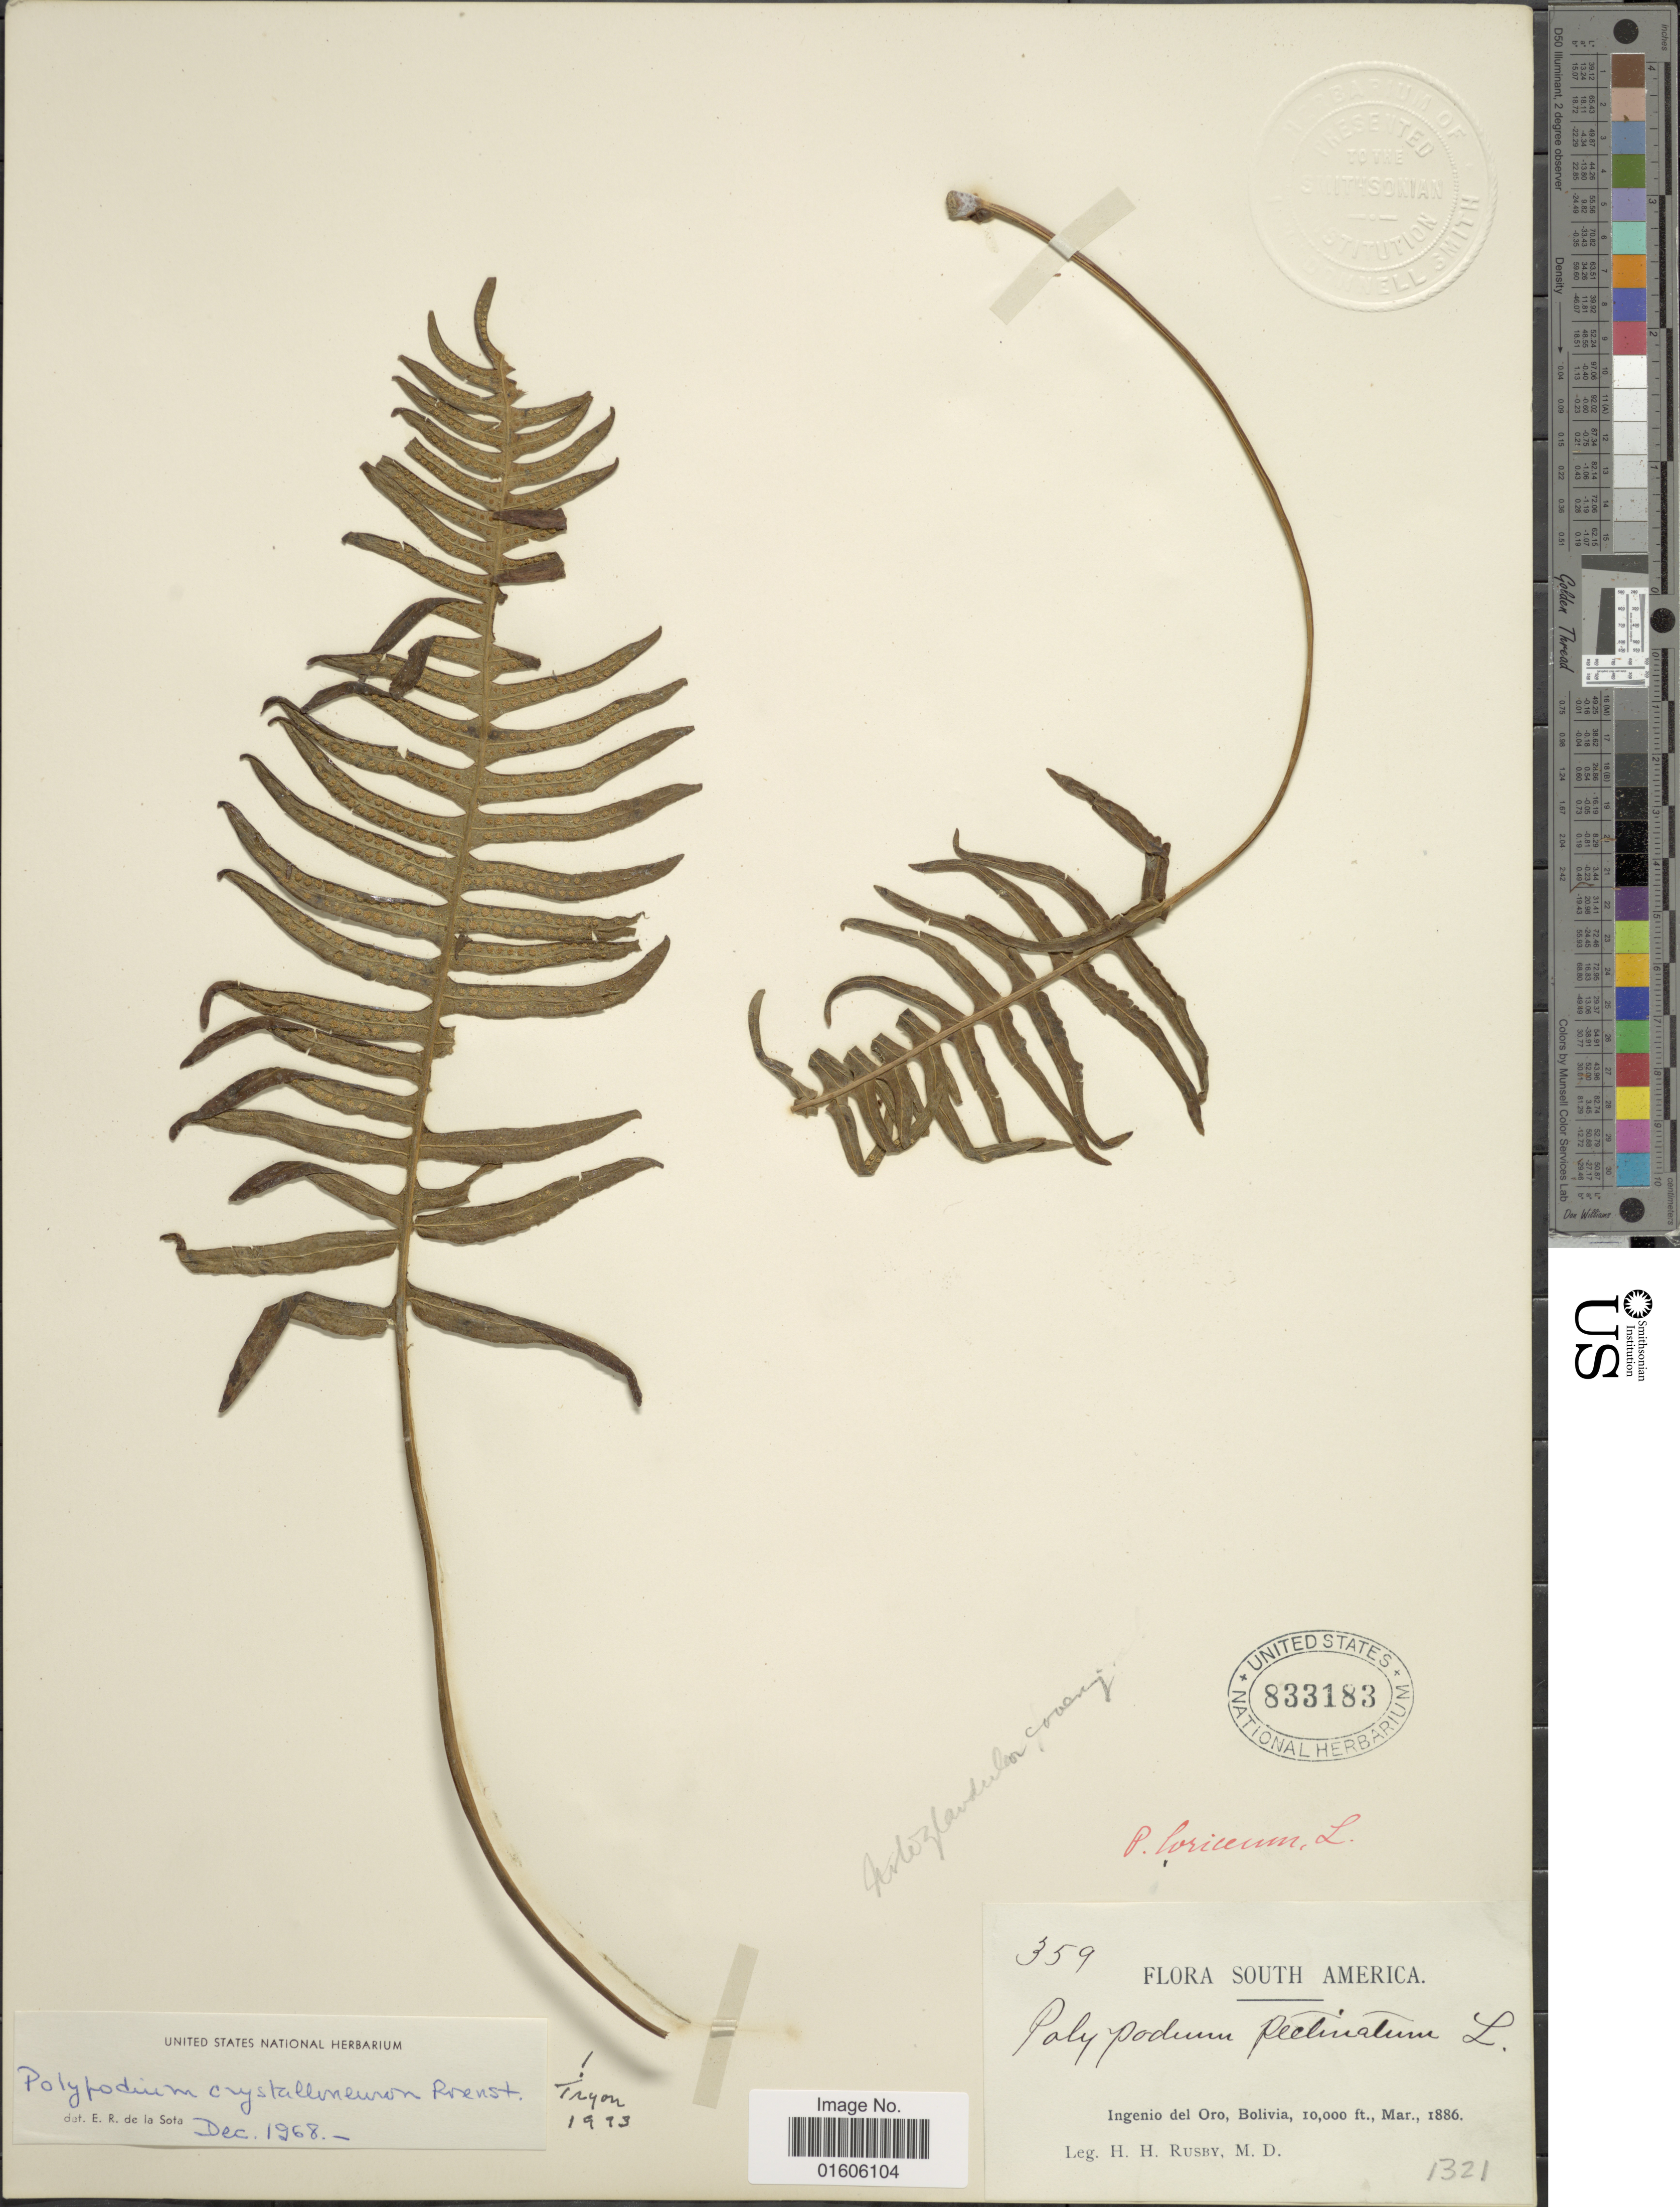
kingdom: Plantae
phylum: Tracheophyta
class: Polypodiopsida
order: Polypodiales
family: Polypodiaceae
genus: Serpocaulon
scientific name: Serpocaulon crystalloneuron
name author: (Rosenst.) A.R. Sm.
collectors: H. H. Rusby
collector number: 359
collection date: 1886-03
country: Bolivia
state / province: Potosí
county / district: Potasí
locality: Ingenio del Oro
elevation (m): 3048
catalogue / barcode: US 833183